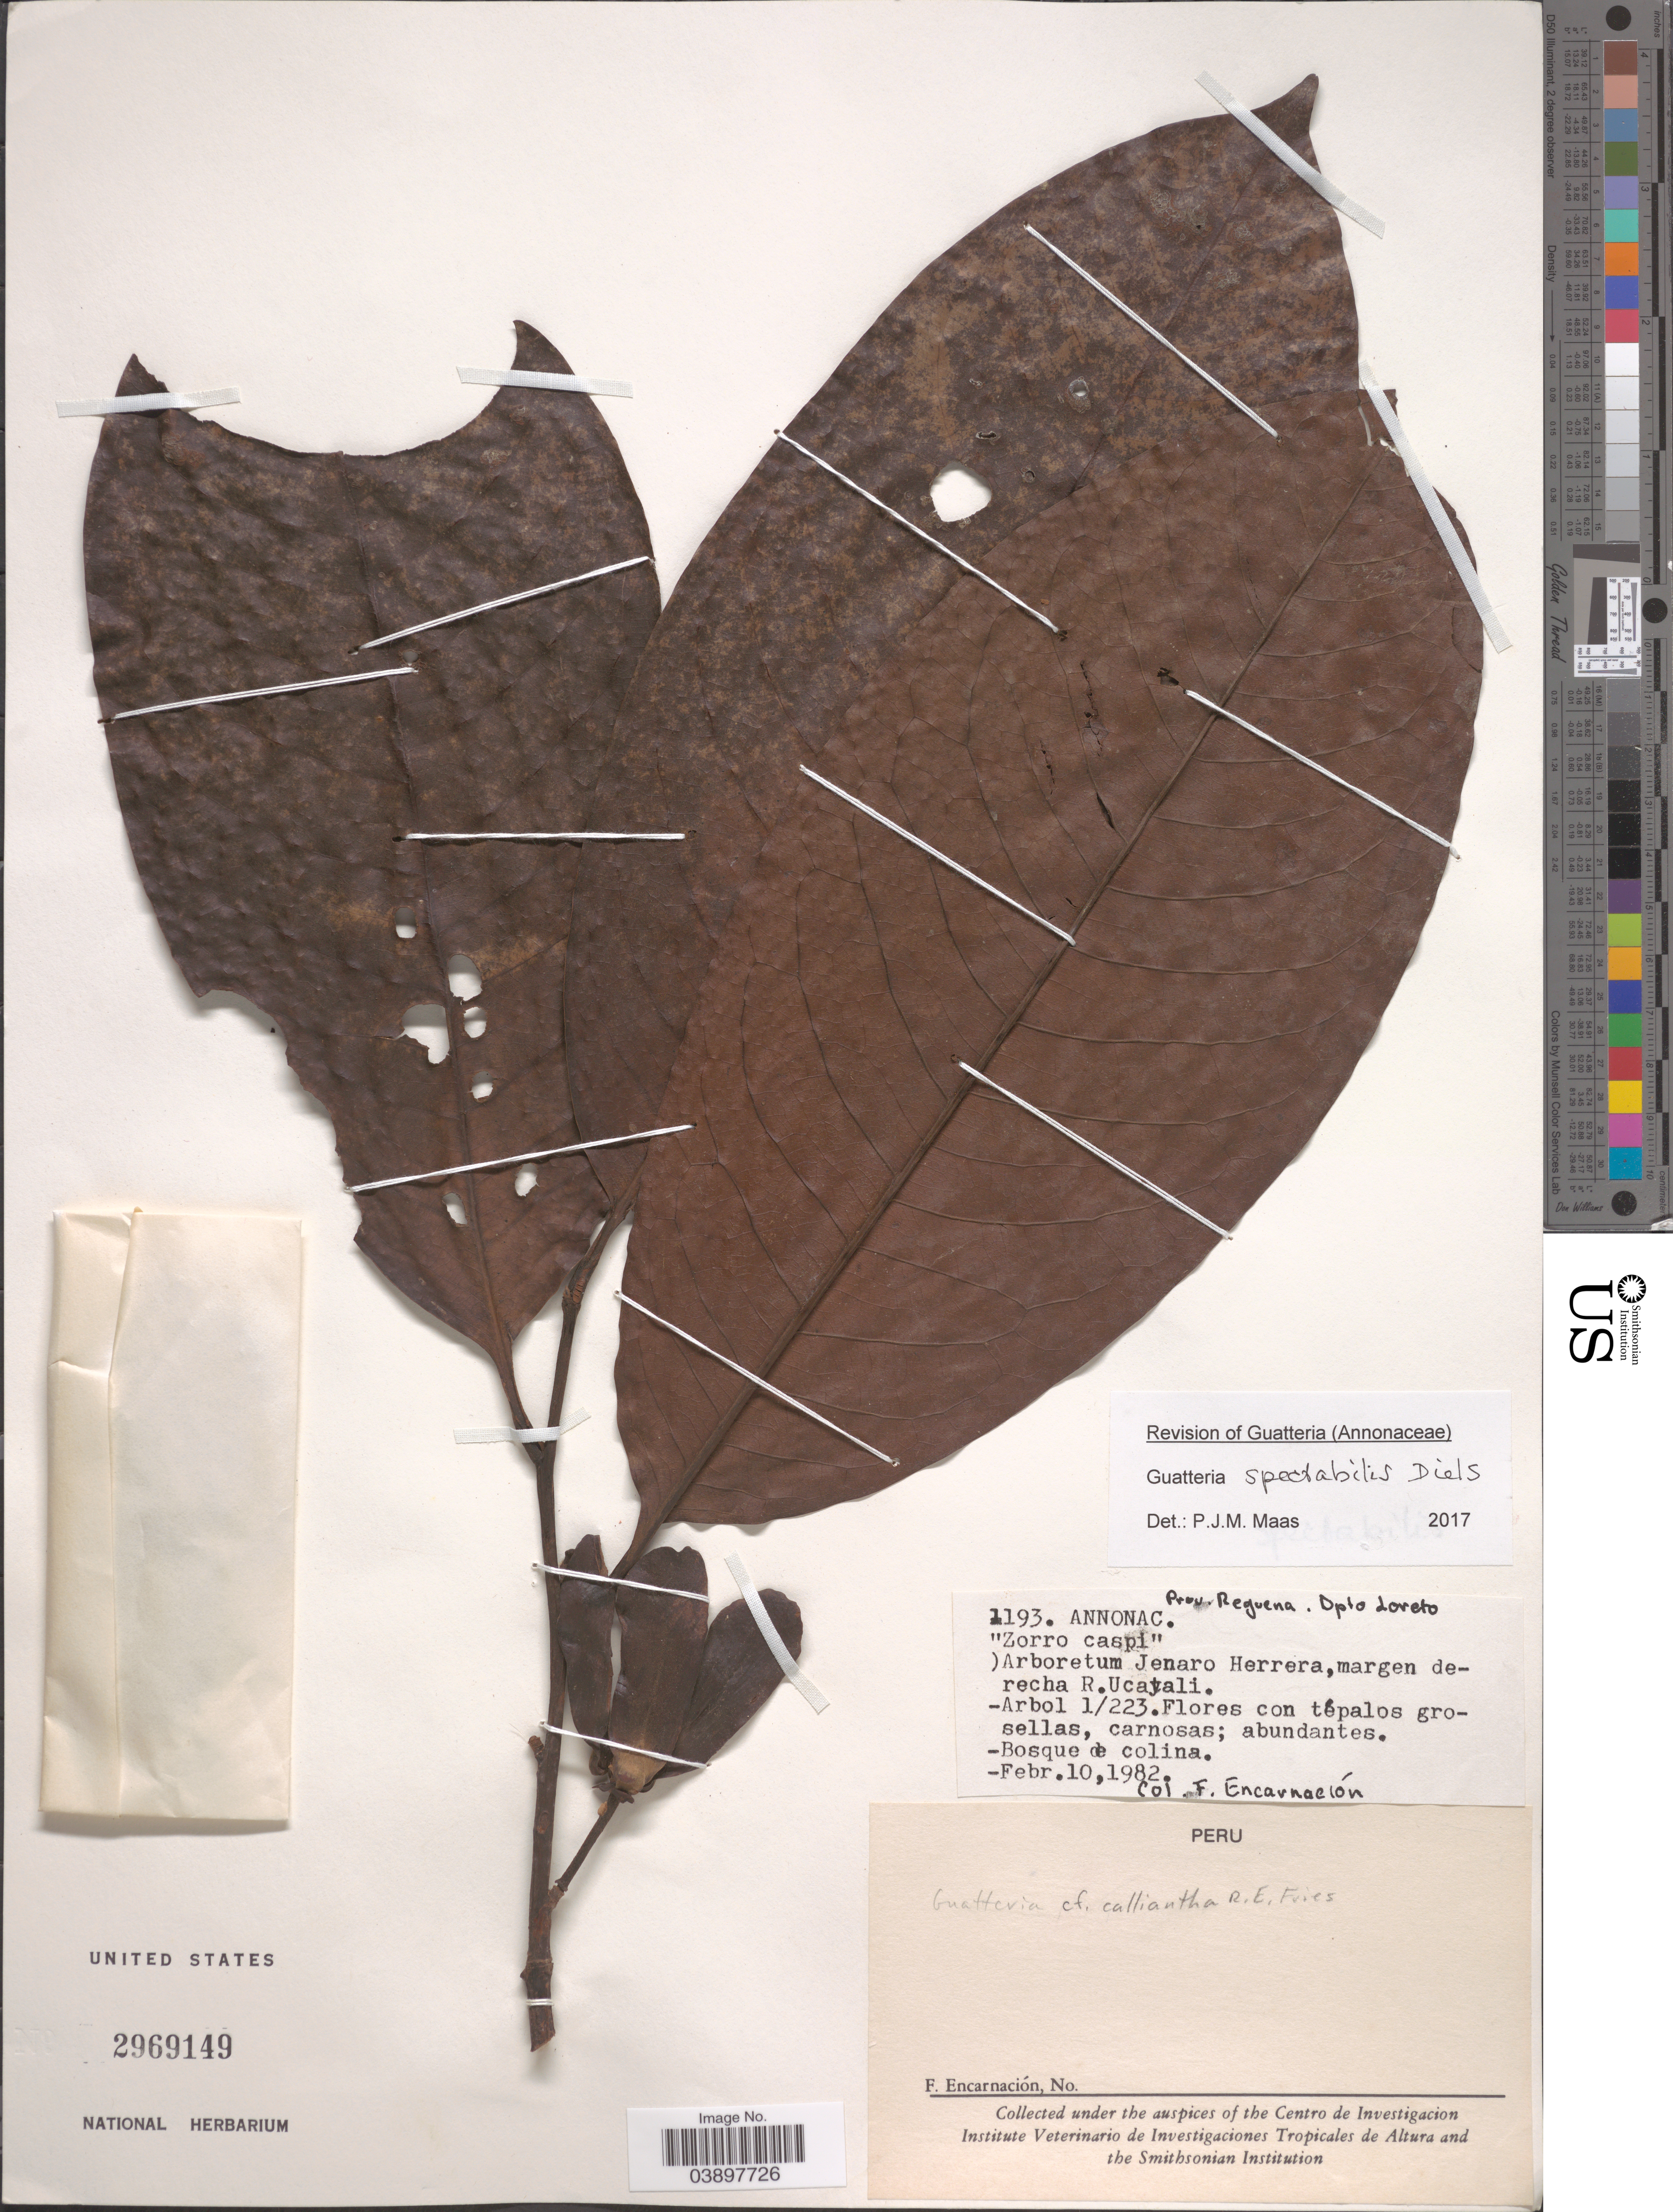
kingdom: Plantae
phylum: Tracheophyta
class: Magnoliopsida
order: Magnoliales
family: Annonaceae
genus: Guatteria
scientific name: Guatteria spectabilis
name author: Diels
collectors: F. Encarnación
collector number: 1193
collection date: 1982-02-10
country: Peru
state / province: Loreto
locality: Prov. Reguena. Dpto. Loreto.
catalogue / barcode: US 2969149